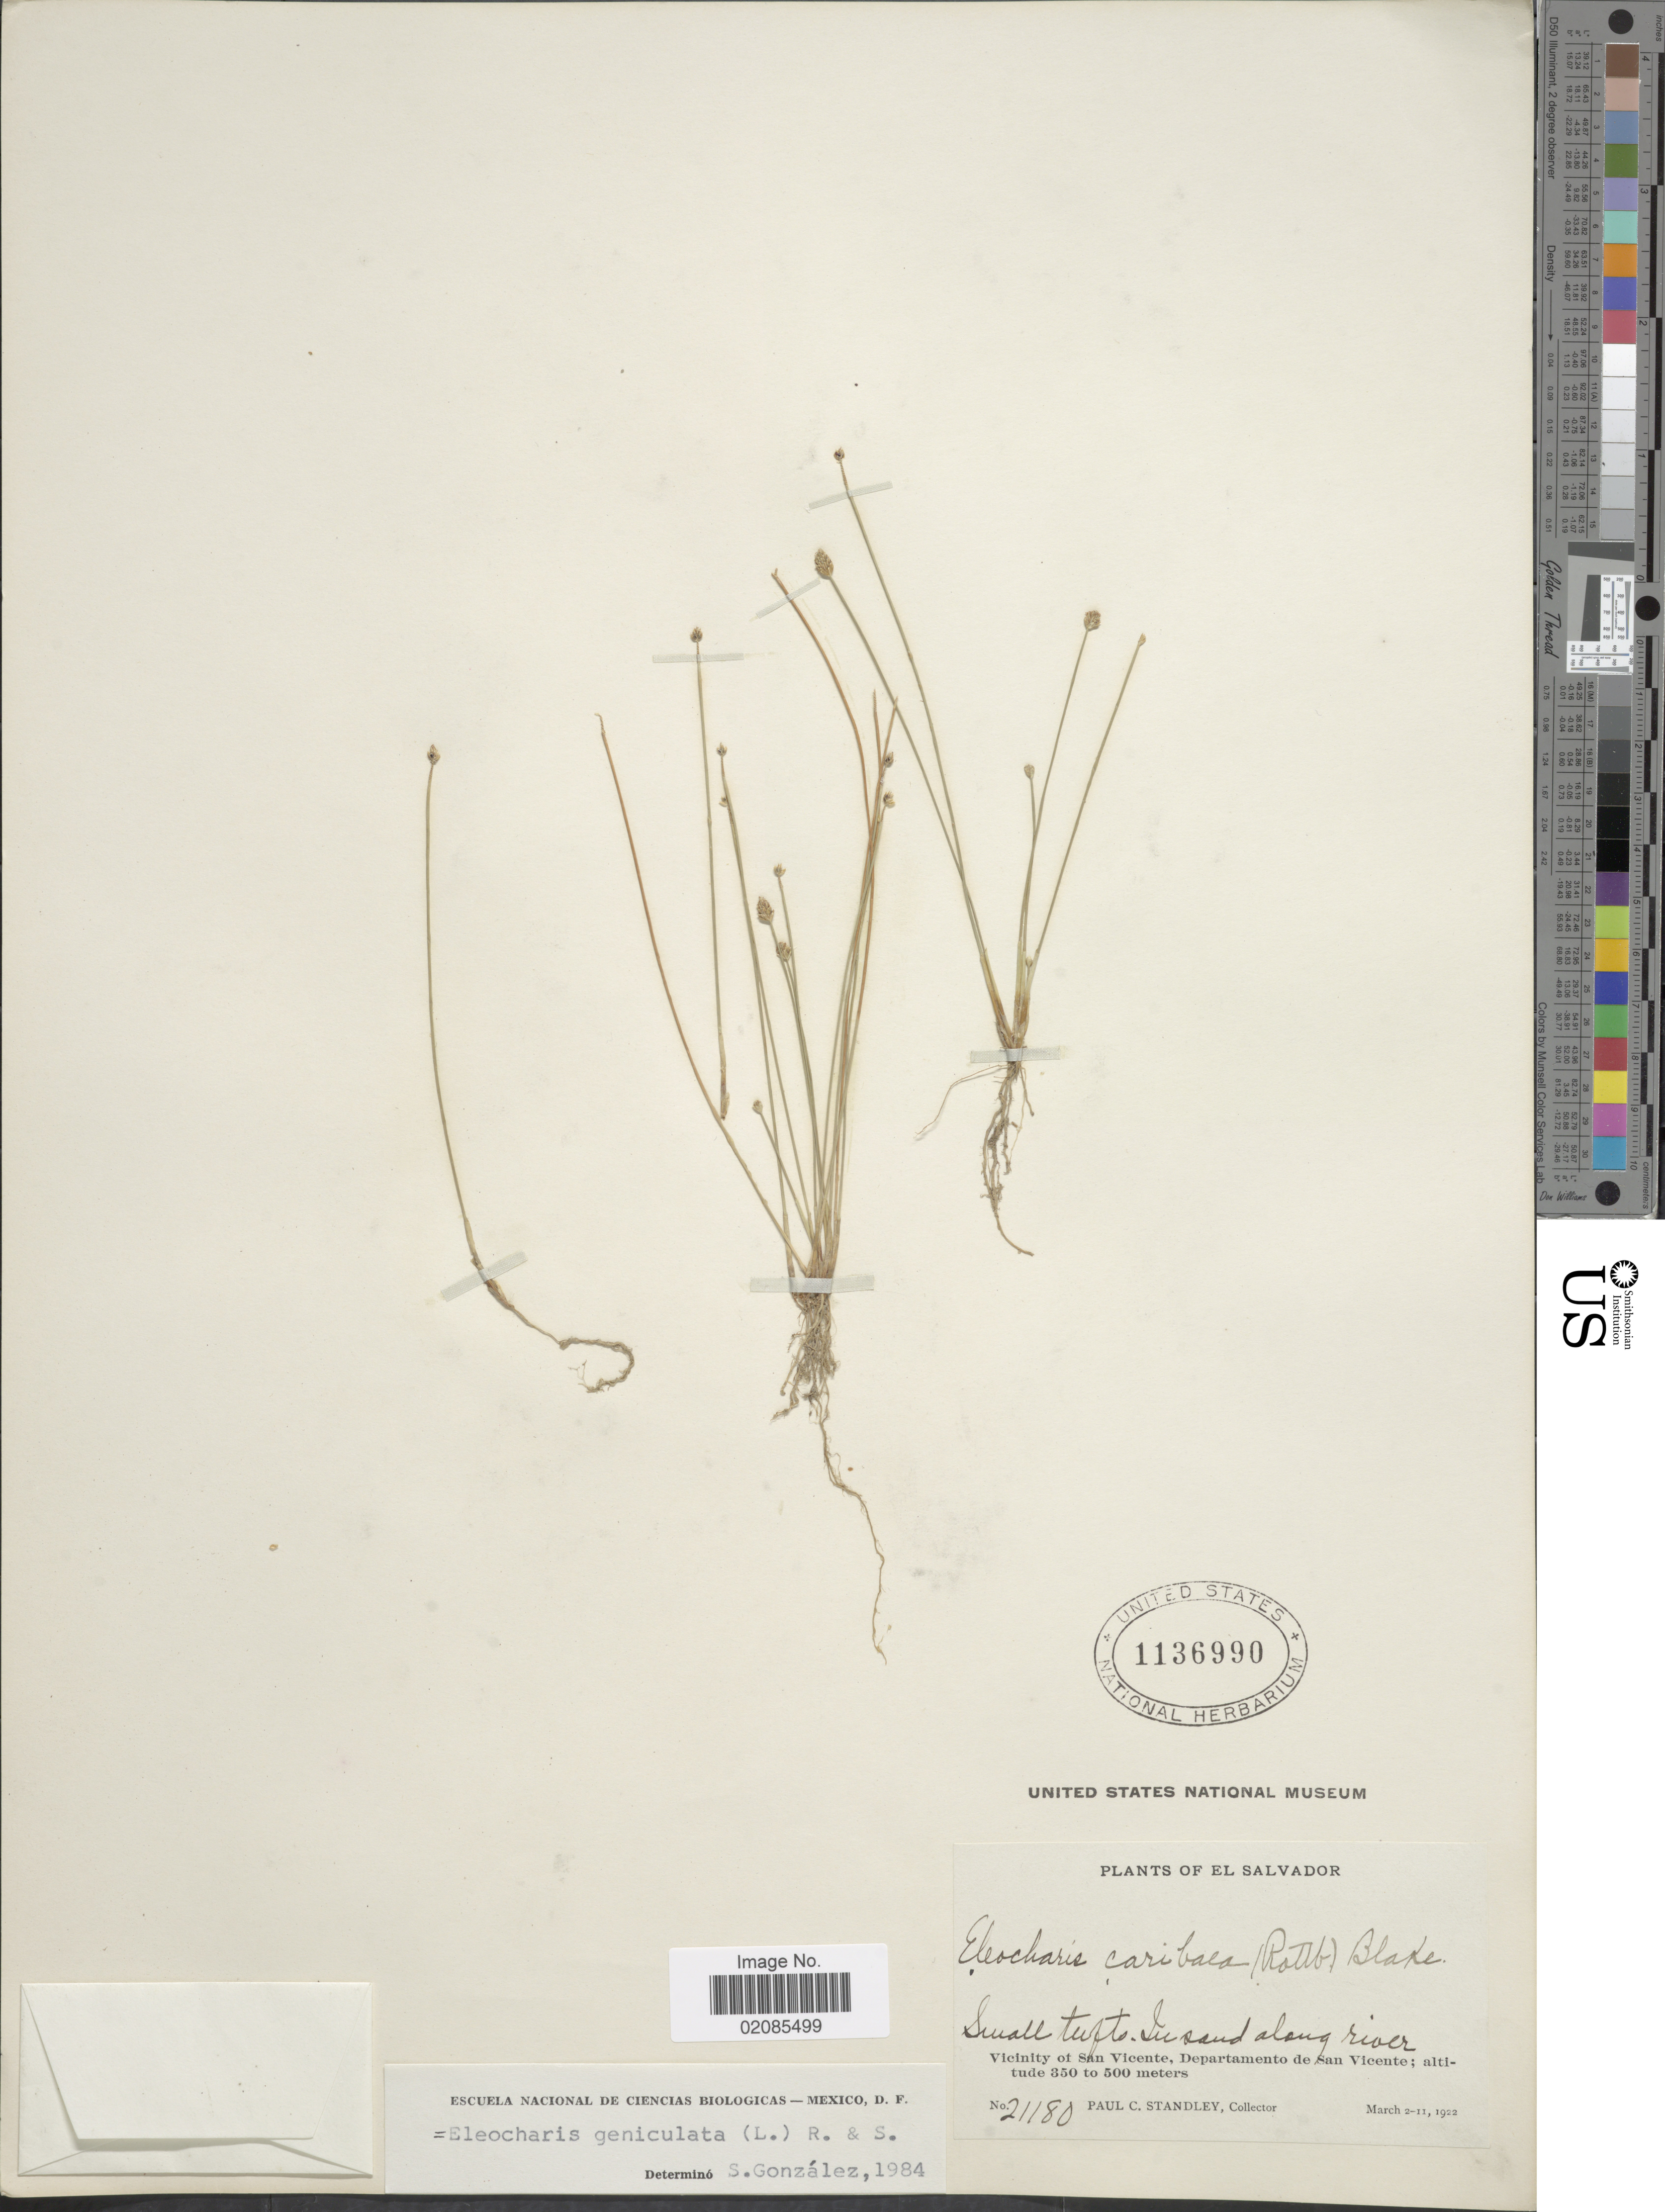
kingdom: Plantae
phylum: Tracheophyta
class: Liliopsida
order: Poales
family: Cyperaceae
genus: Eleocharis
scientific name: Eleocharis geniculata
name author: (L.) Roem. & Schult.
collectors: P. C. Standley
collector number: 21180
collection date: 1922-03-02/1922-03-11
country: El Salvador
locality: In sand along river, Vicinity of San Vicente, Departamento de San Vicente.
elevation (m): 350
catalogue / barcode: US 1136990